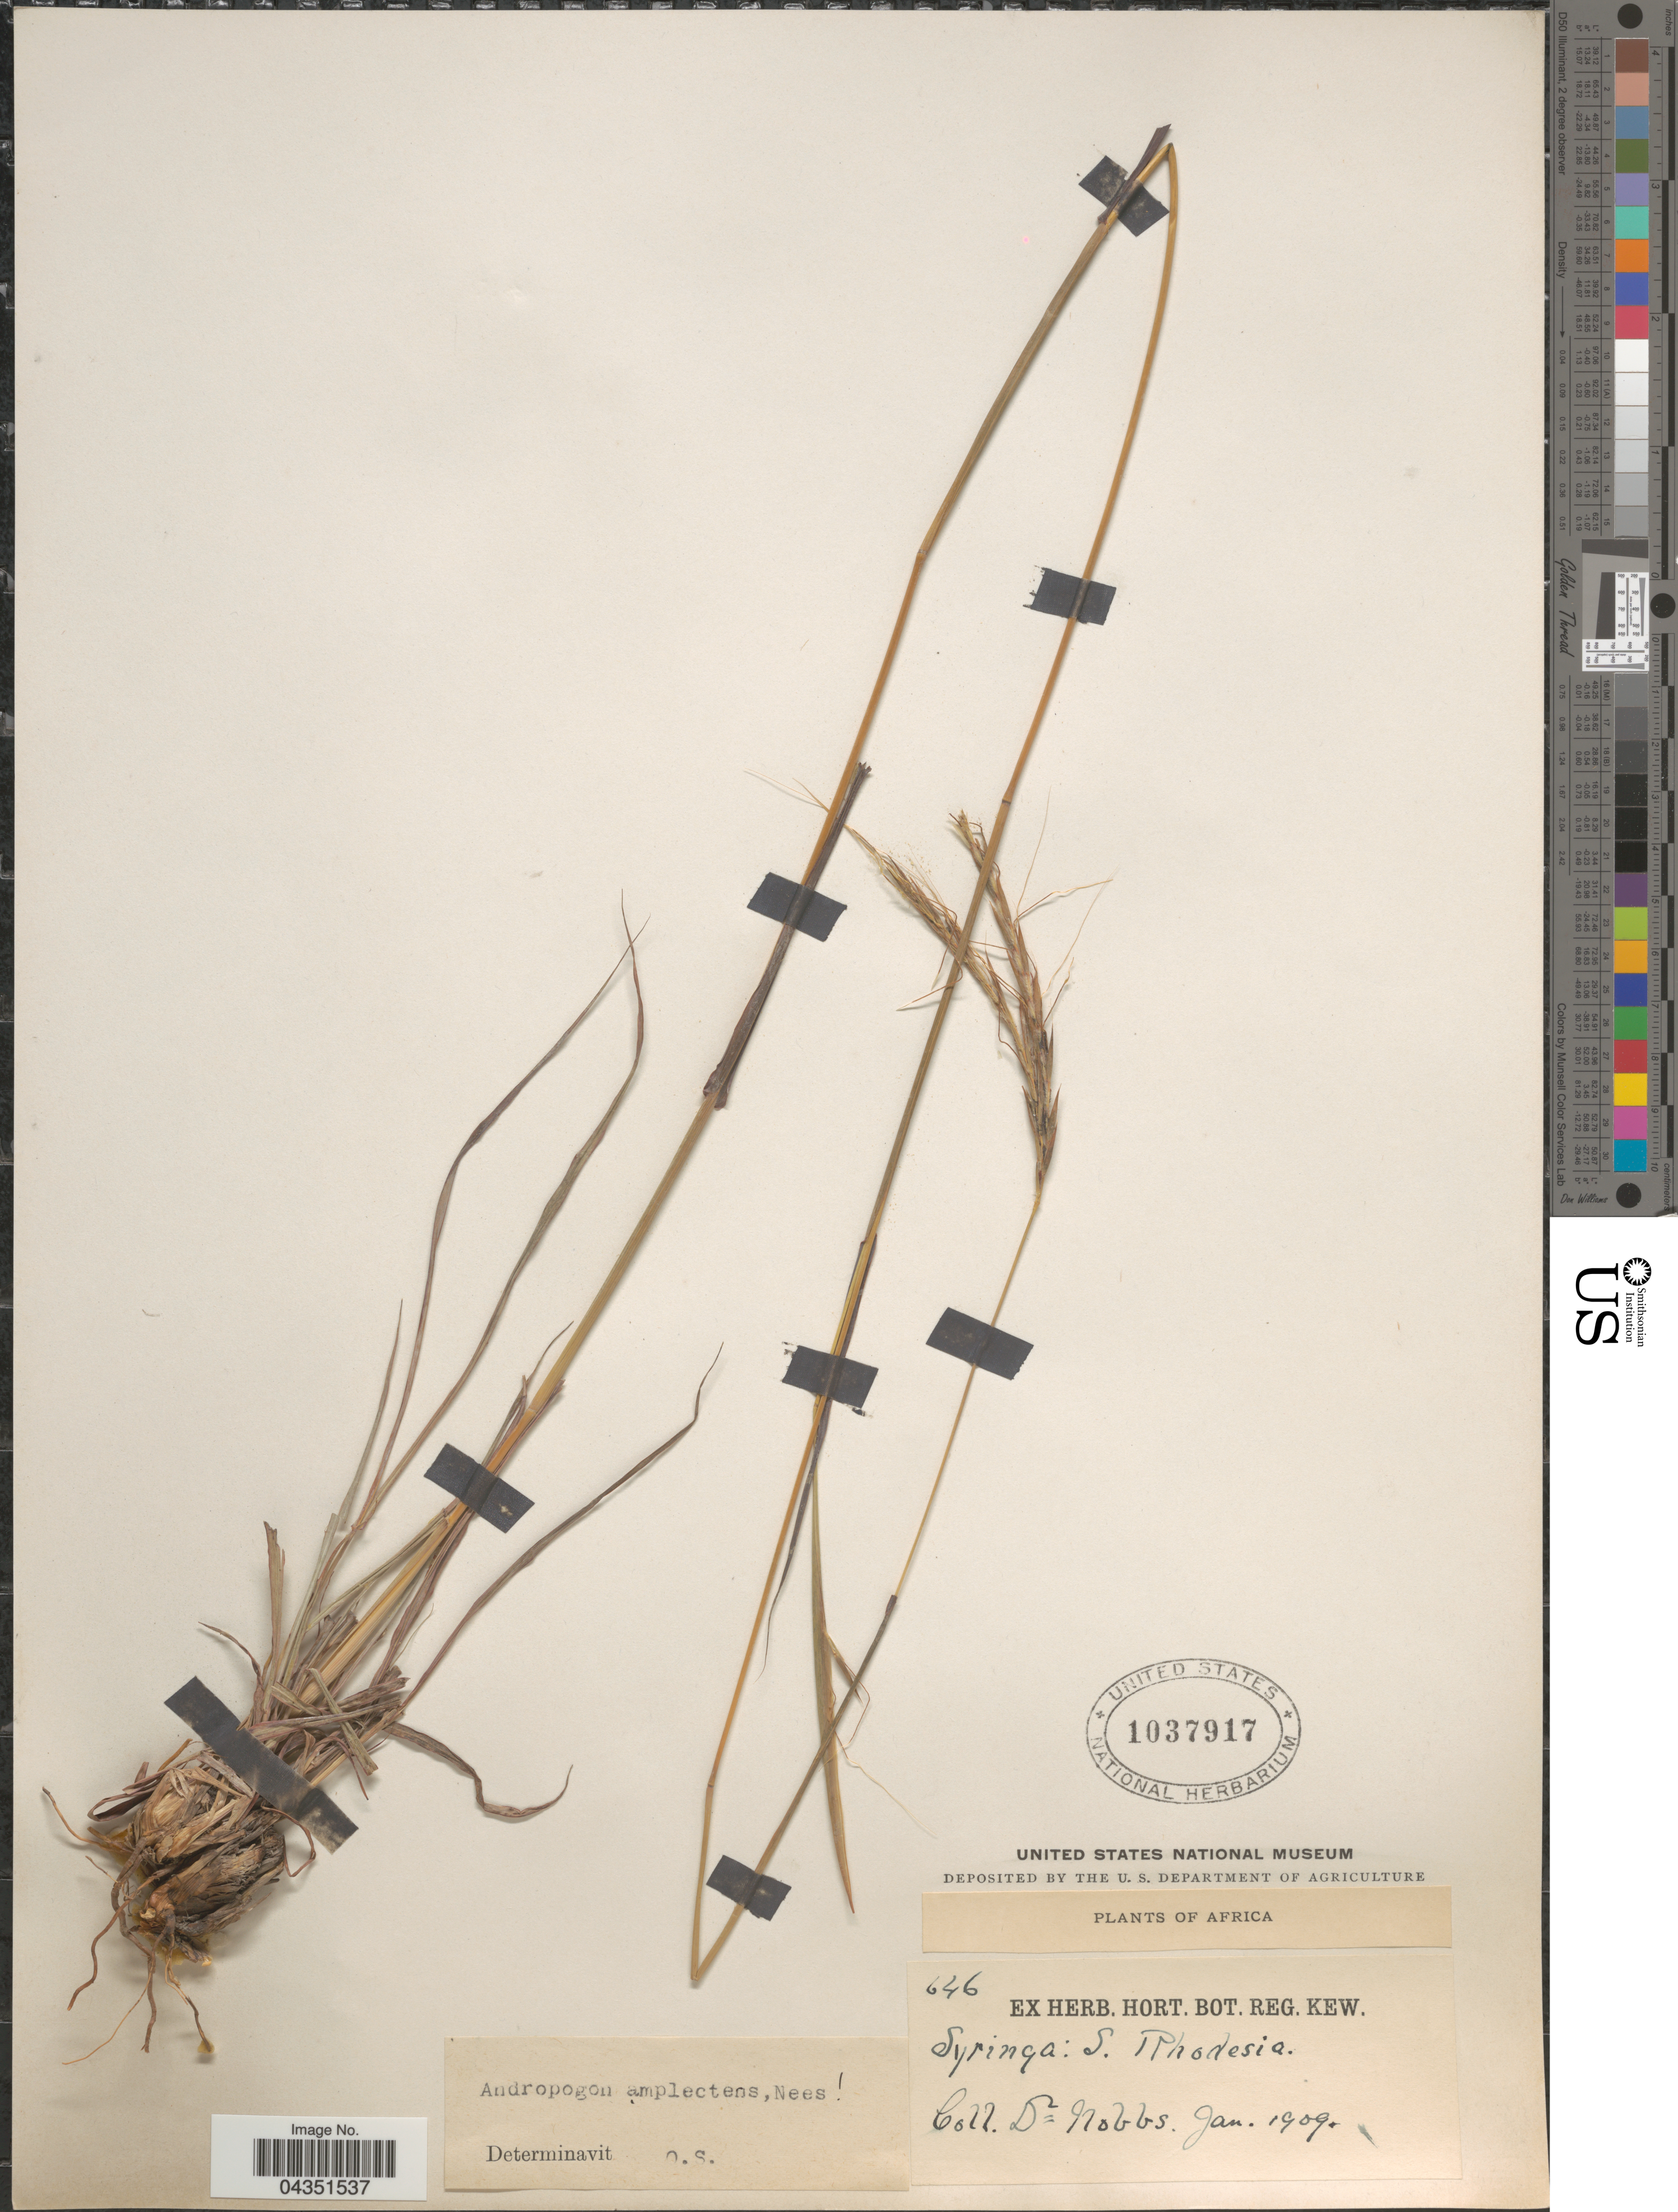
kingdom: Plantae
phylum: Tracheophyta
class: Liliopsida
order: Poales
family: Poaceae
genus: Diheteropogon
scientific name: Diheteropogon amplectens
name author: (Nees) Clayton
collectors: Nobbs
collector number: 646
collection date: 1909-01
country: Zimbabwe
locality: Syringa: S. Rhodesia.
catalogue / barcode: US 1037917